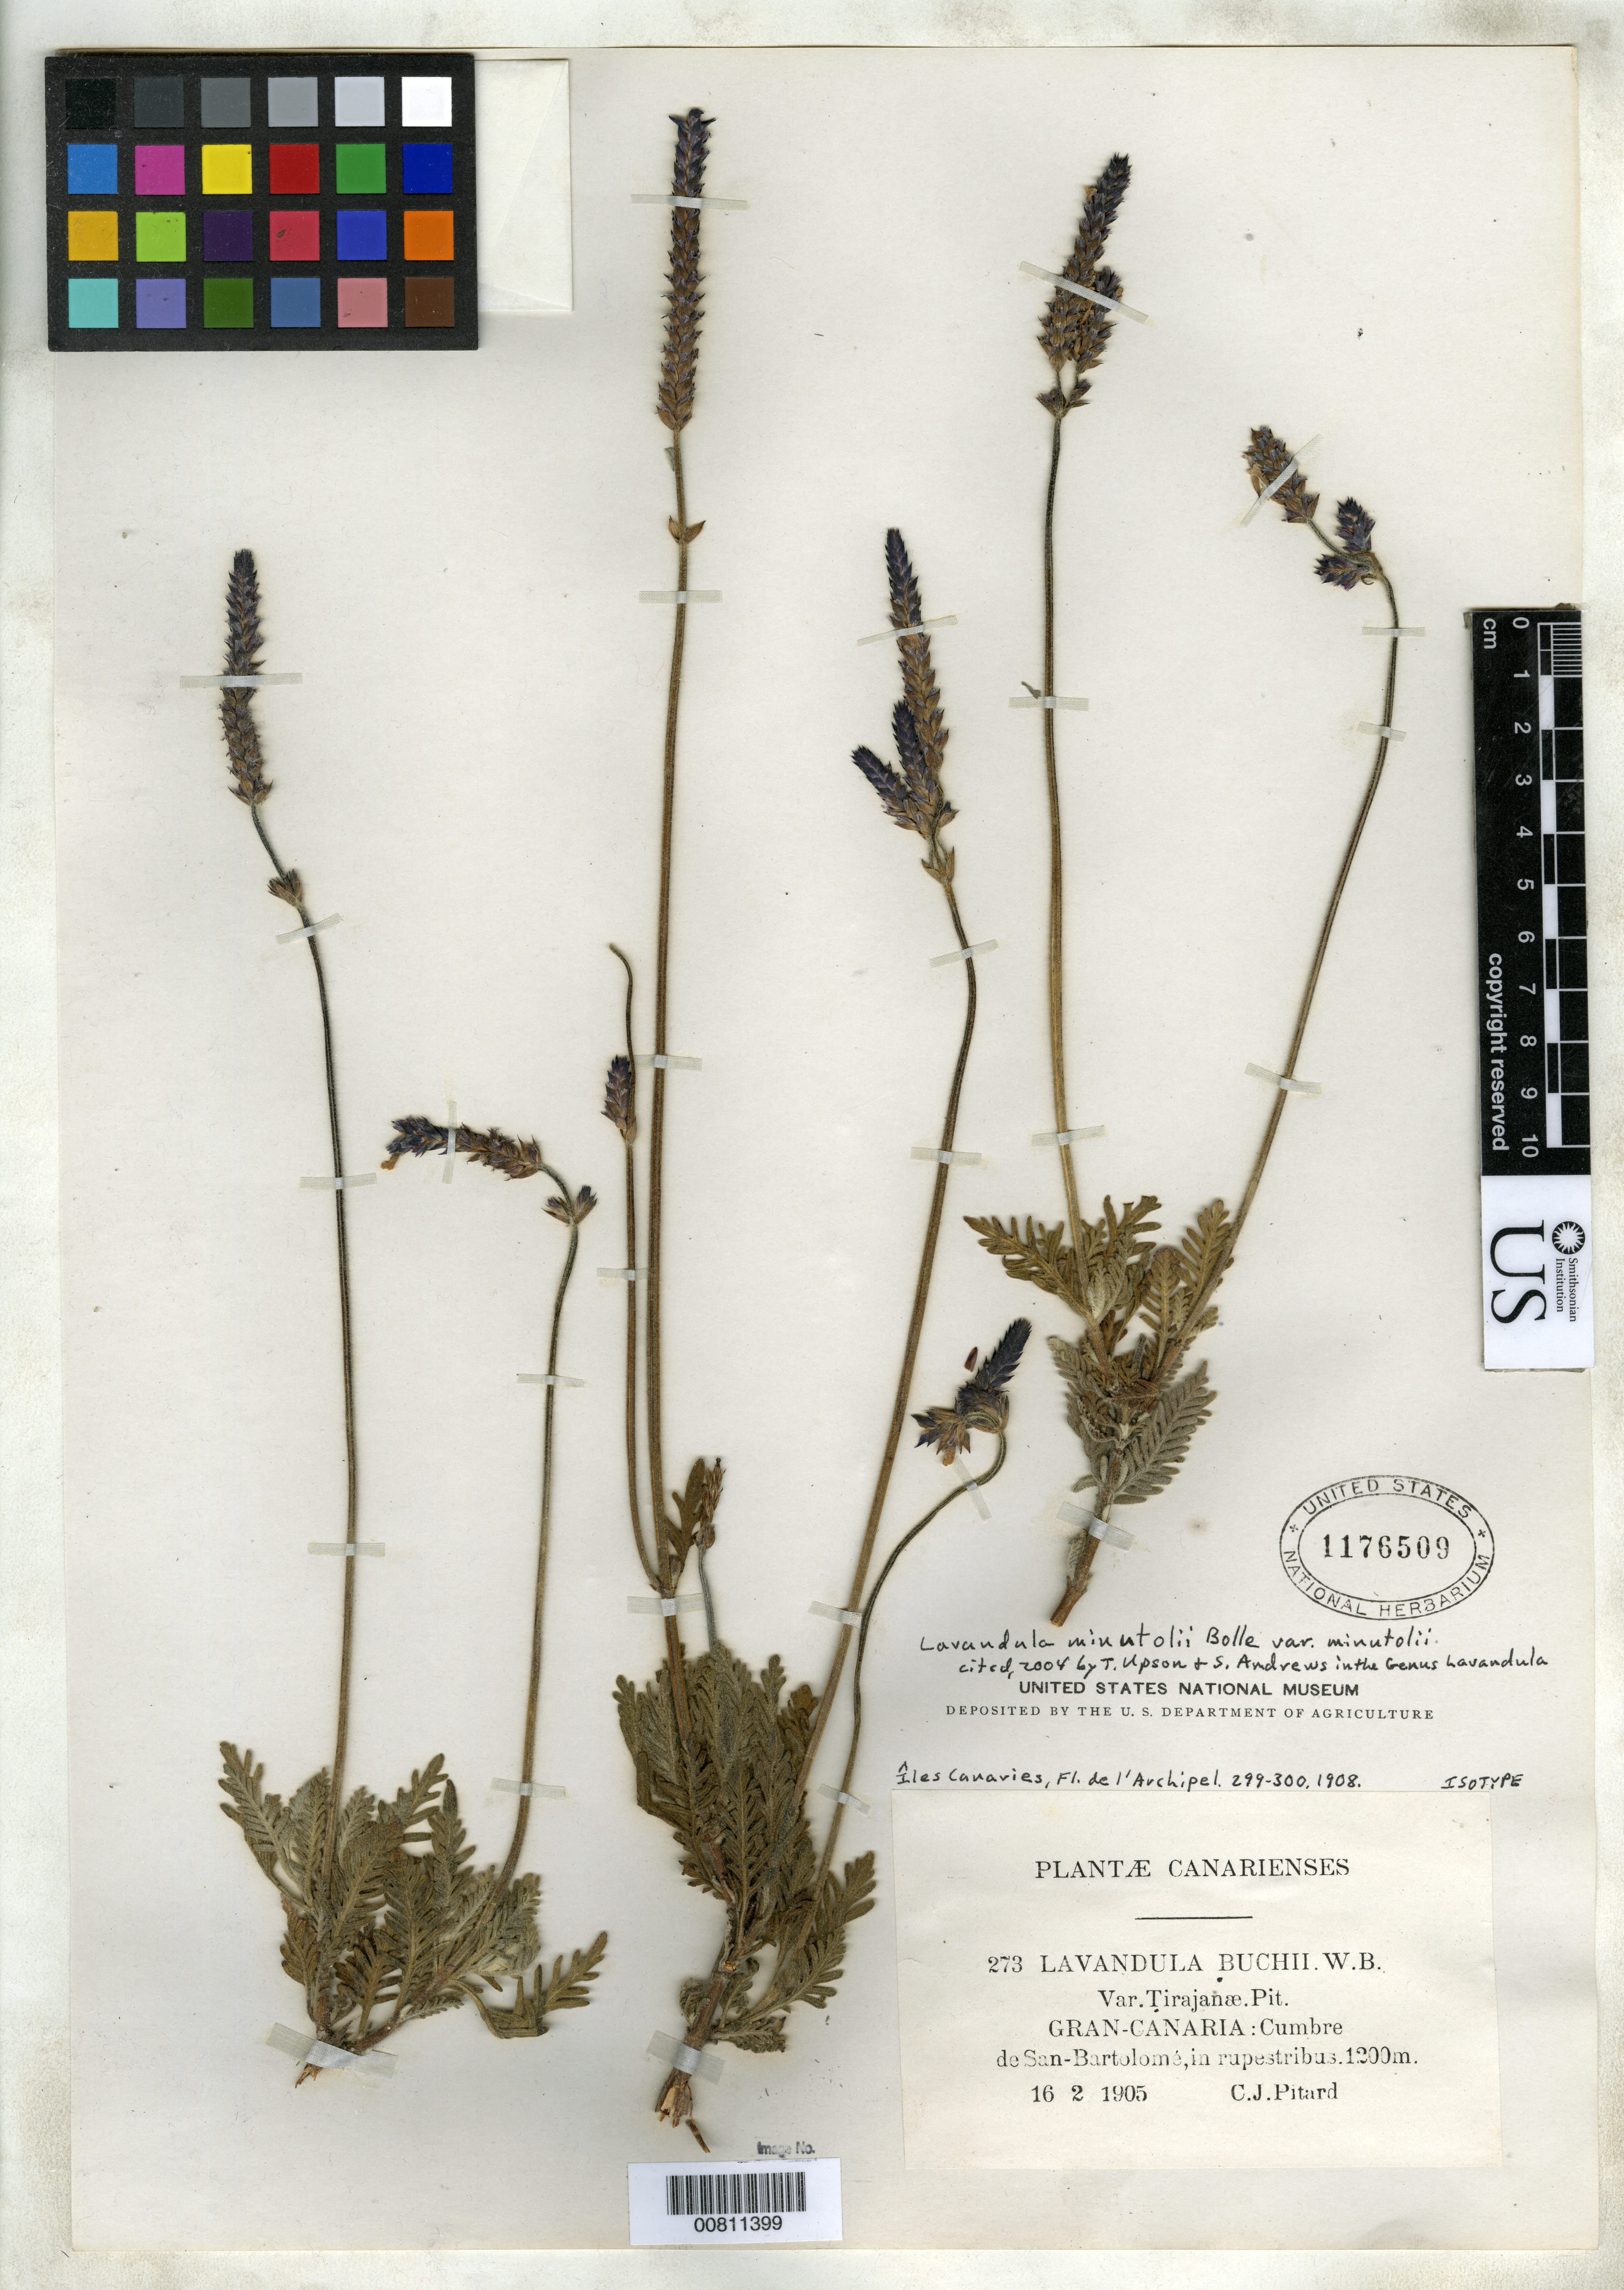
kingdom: Plantae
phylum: Tracheophyta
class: Magnoliopsida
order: Lamiales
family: Lamiaceae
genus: Lavandula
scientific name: Lavandula buchii var. tirajanae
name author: Pit.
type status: Isotype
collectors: C. Pitard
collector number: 273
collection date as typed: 16 Feb 1905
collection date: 1905-02-16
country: Spain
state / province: Canarias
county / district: Las Palmas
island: Grand Canary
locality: Gran-Canaria: Cumbre de San-Bartolomé, in rupestribus.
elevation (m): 1200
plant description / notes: Cited 2004 by T. Upson & S. Andrews, The Genus Lavandula.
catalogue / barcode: US 1176509